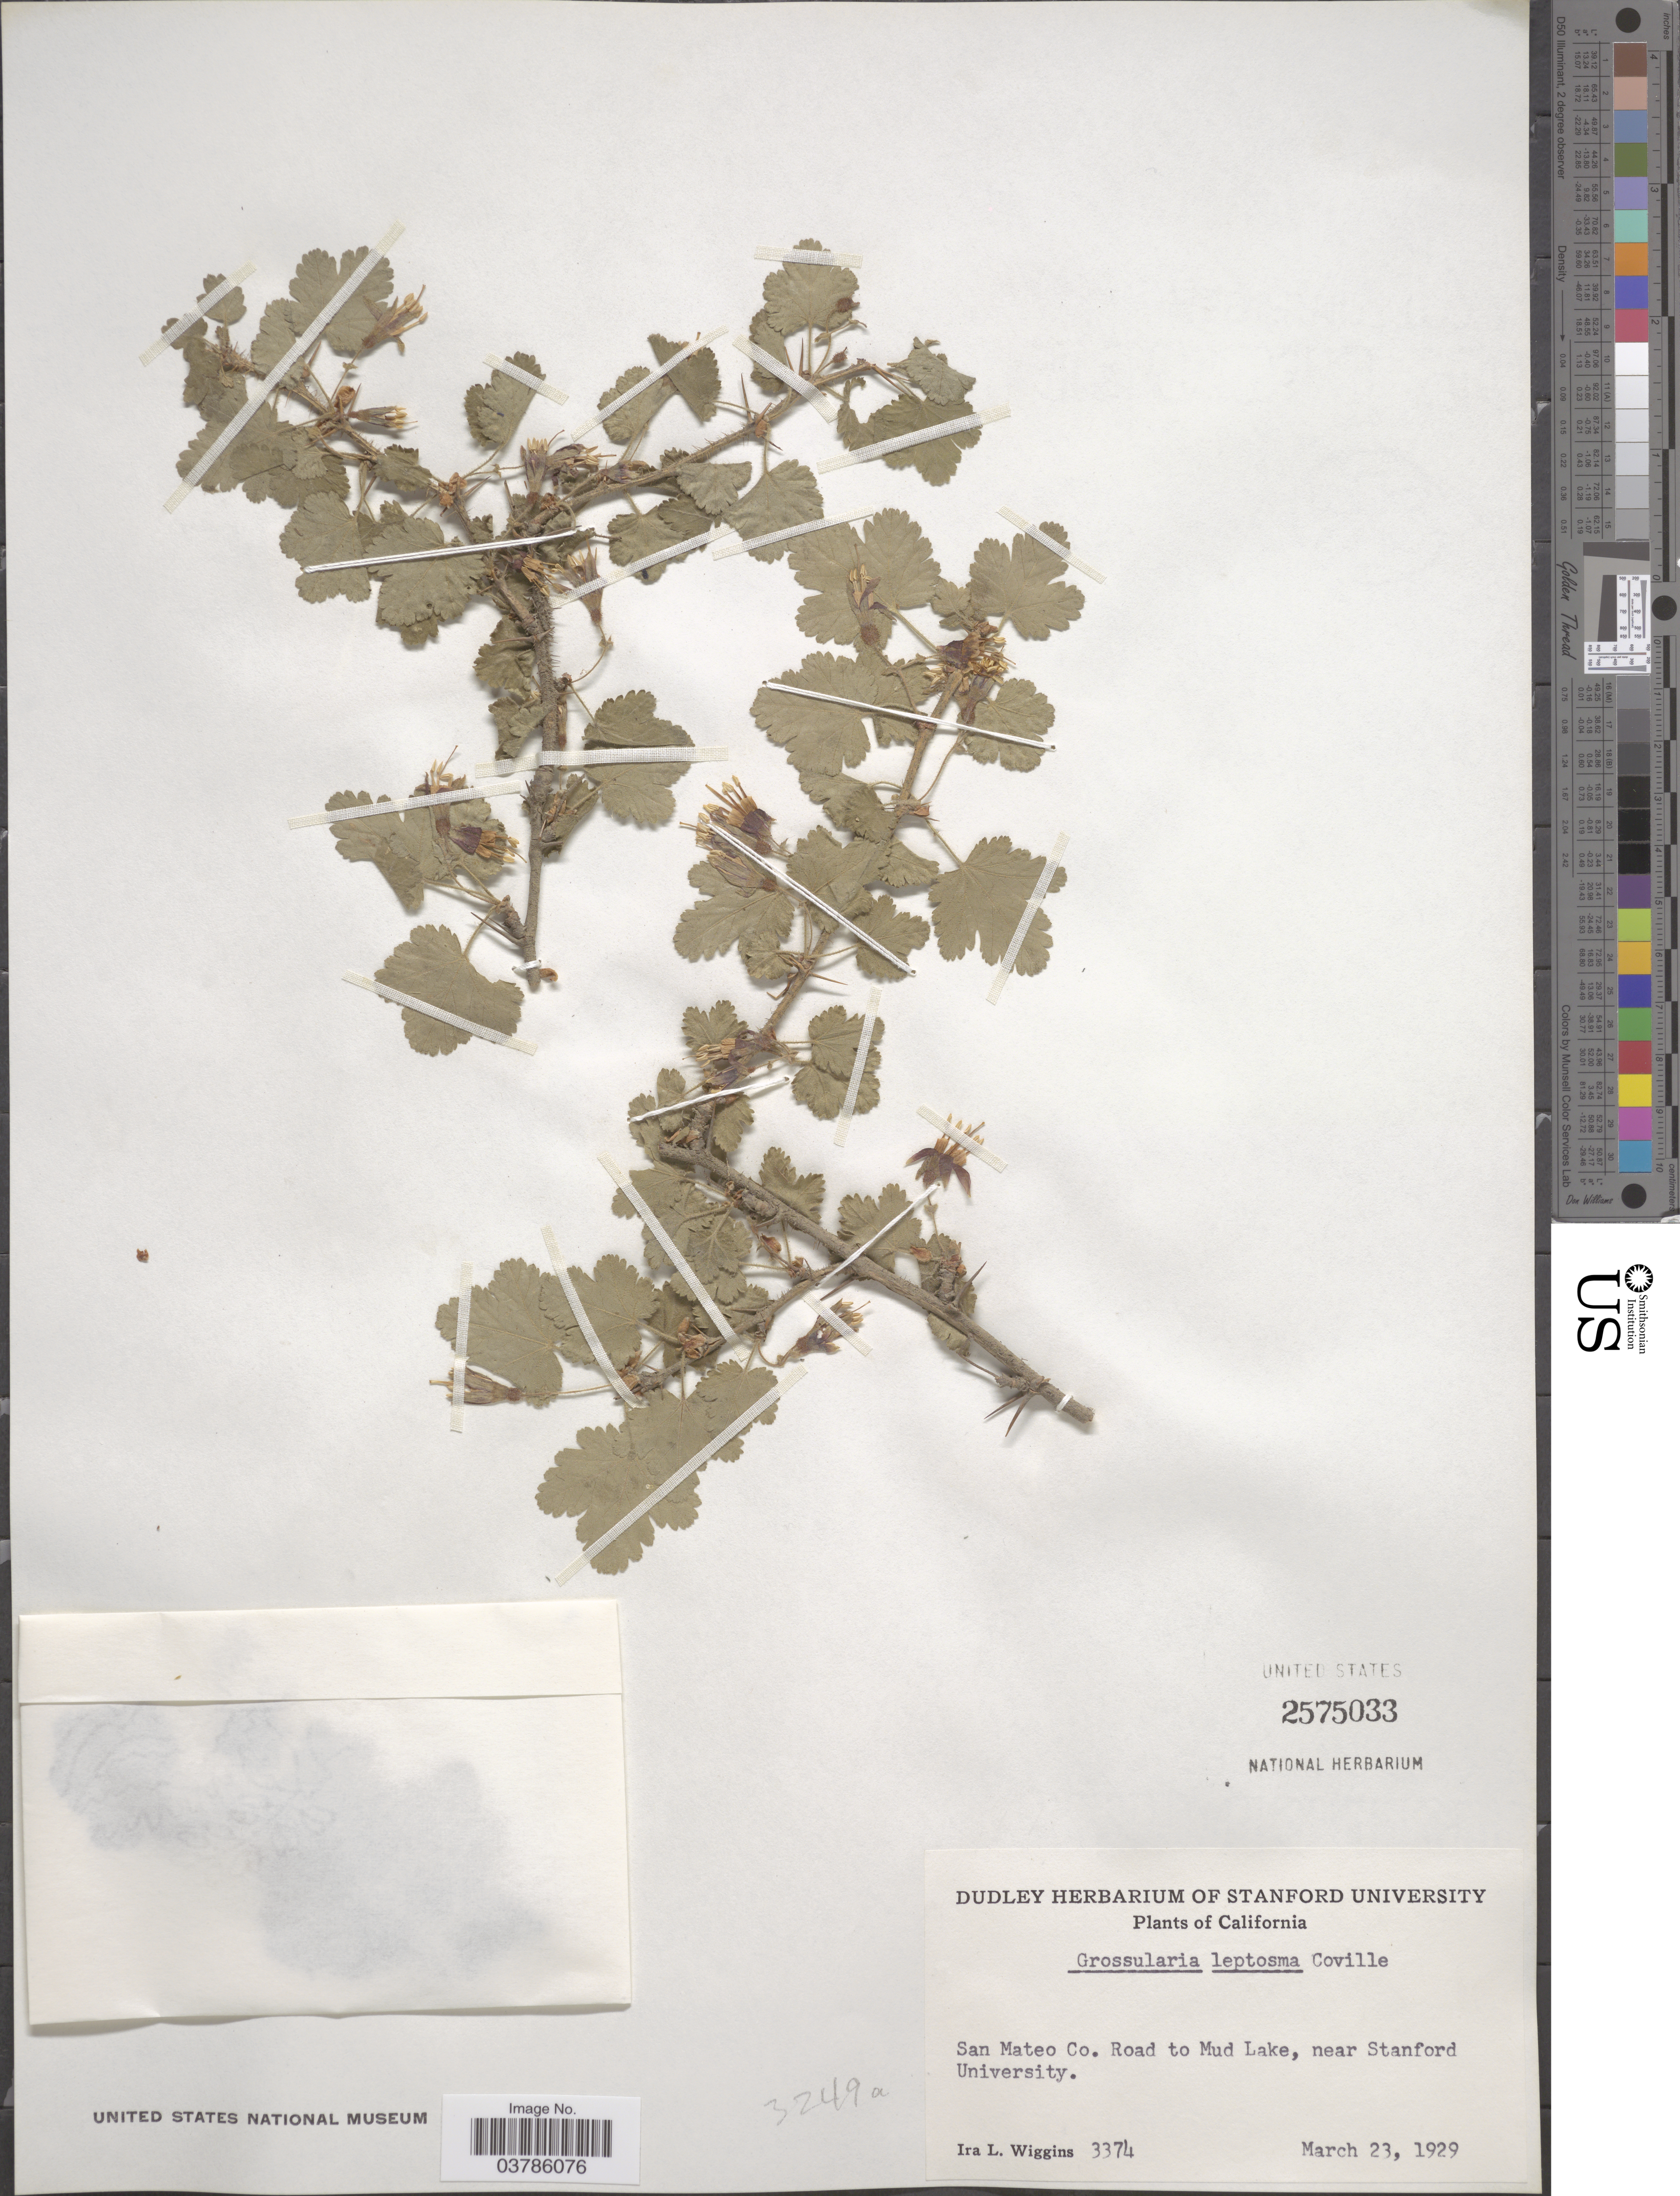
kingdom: Plantae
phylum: Tracheophyta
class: Magnoliopsida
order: Saxifragales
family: Grossulariaceae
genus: Ribes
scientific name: Ribes menziesii var. leptosum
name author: (Coville) Jeps.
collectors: I. L. Wiggins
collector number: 3374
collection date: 1929-03-23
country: United States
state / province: California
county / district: San Mateo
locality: San Mateo Co. Road to Mud Lake, near Stanford University.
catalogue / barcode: US 2575033